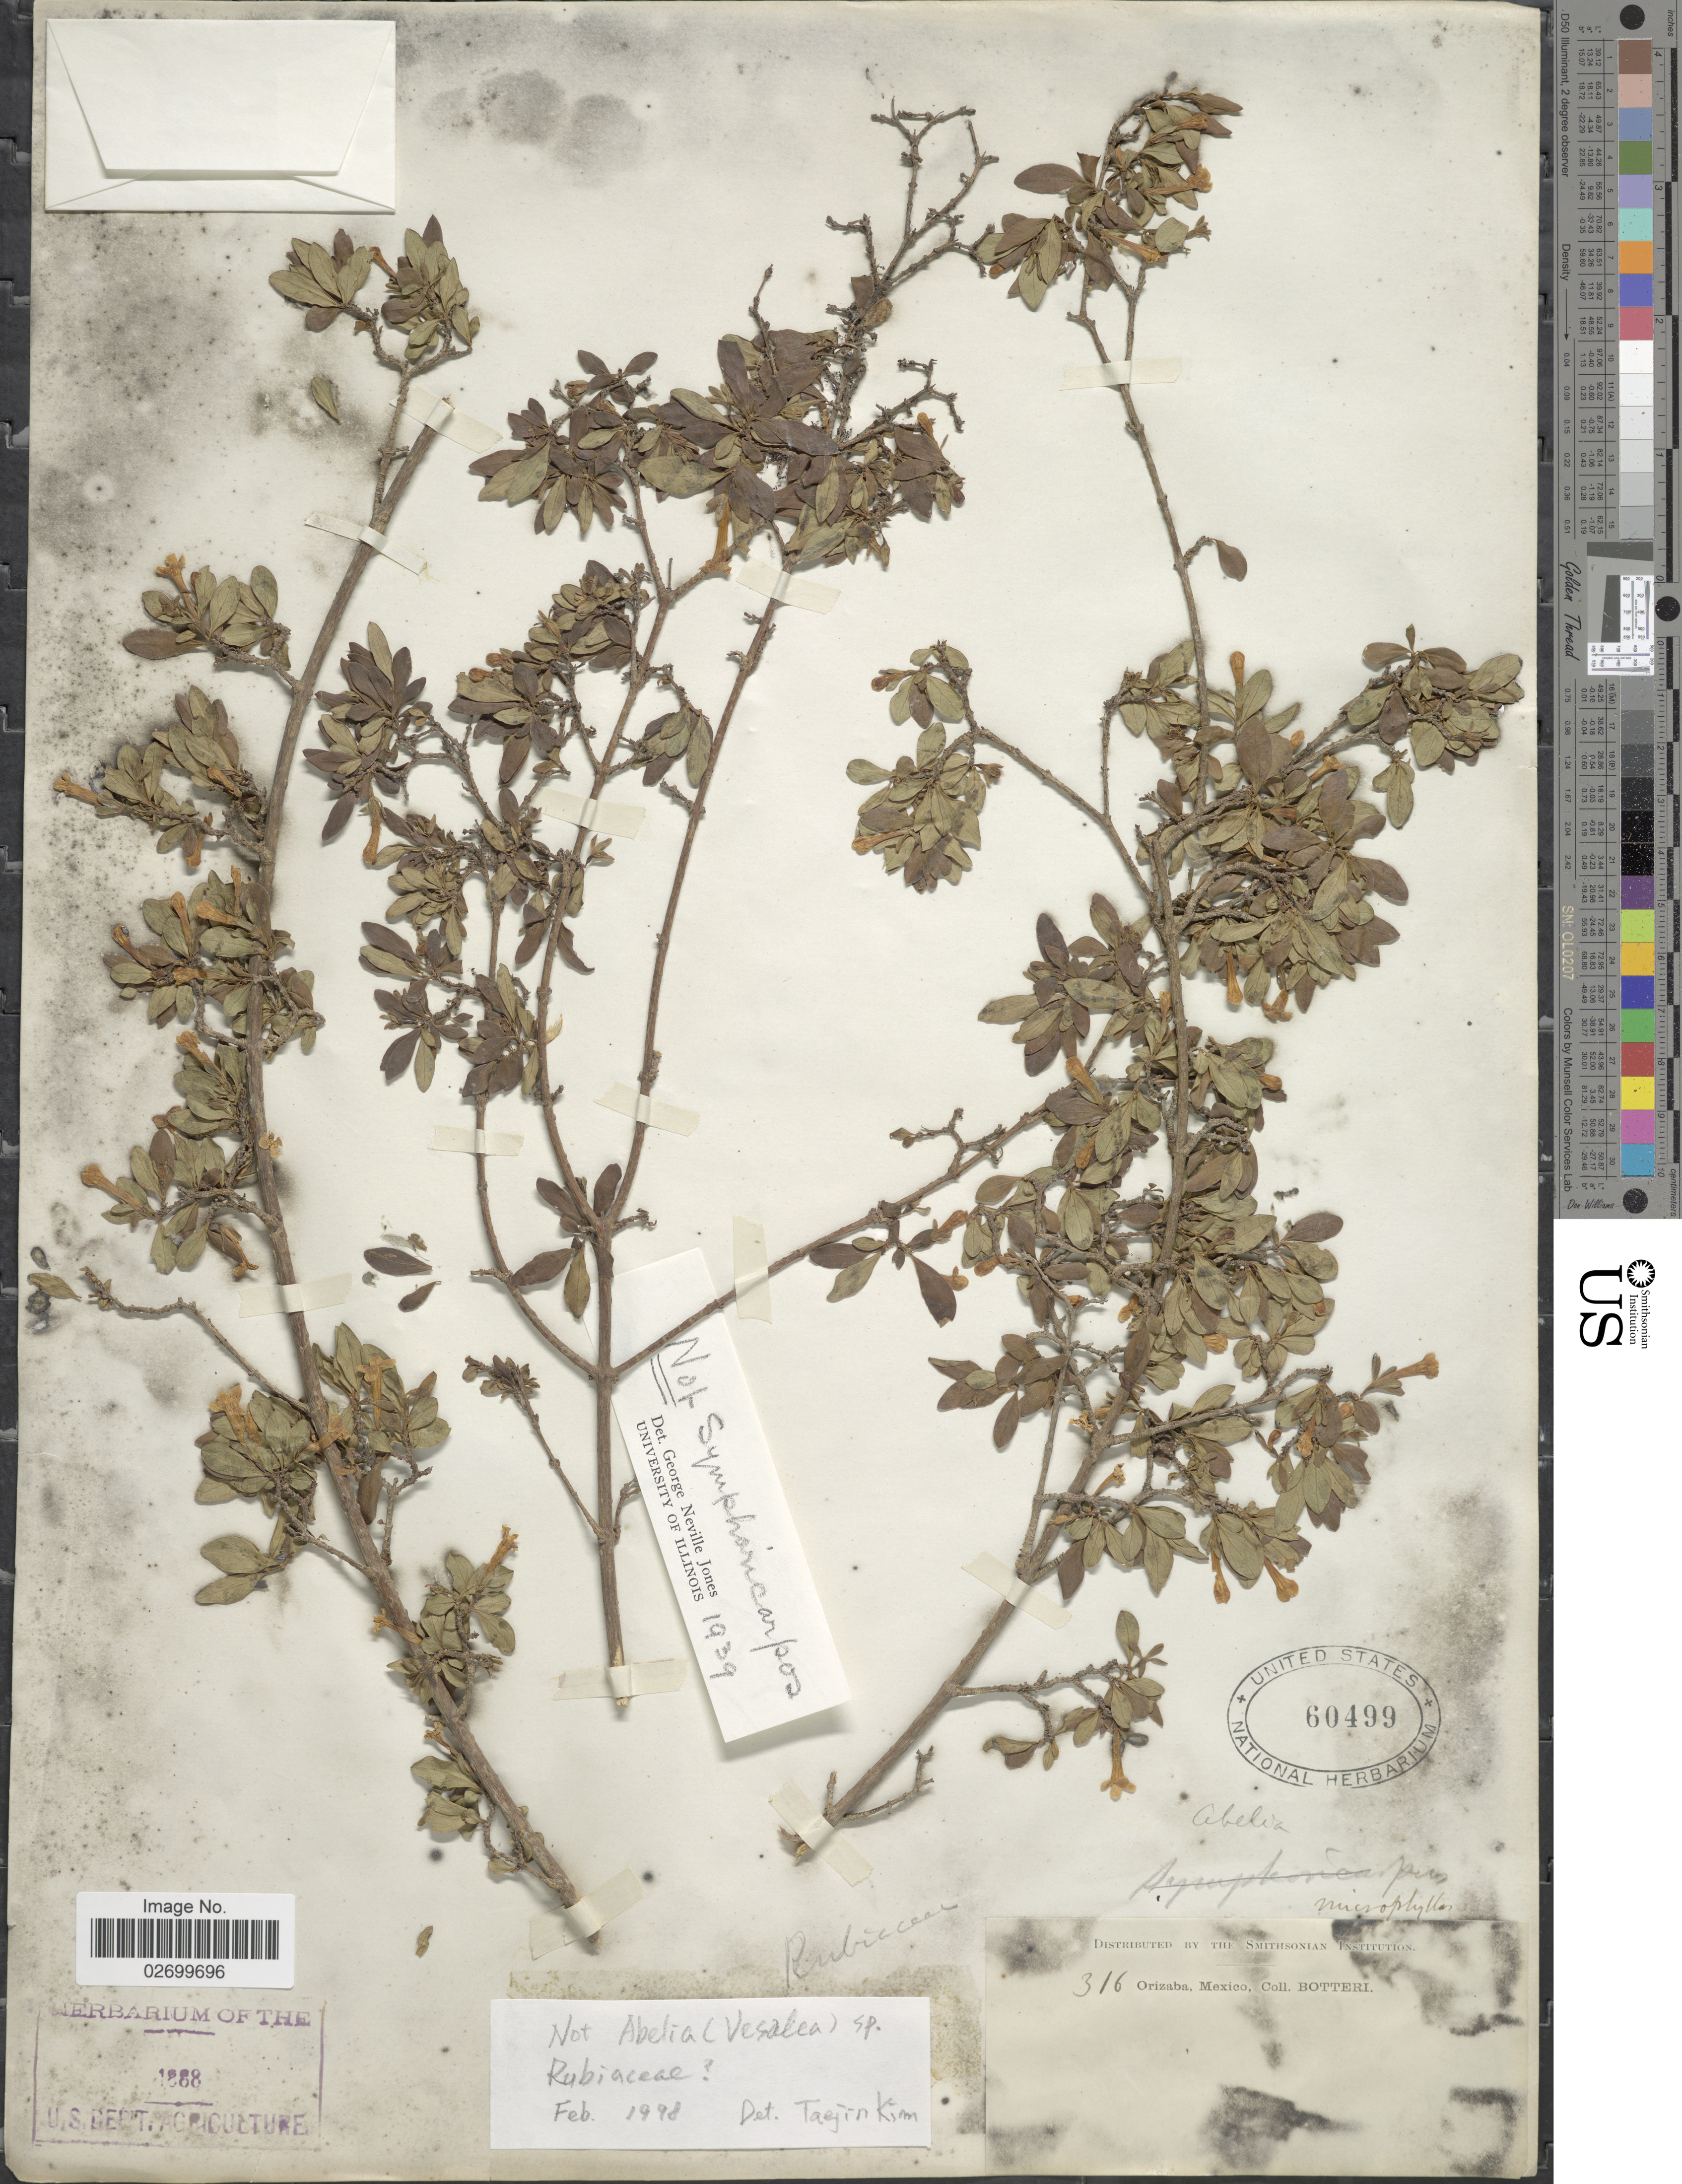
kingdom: Plantae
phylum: Tracheophyta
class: Magnoliopsida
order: Gentianales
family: Rubiaceae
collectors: -. Botteri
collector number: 316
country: Mexico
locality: Orizaba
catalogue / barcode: US 60499